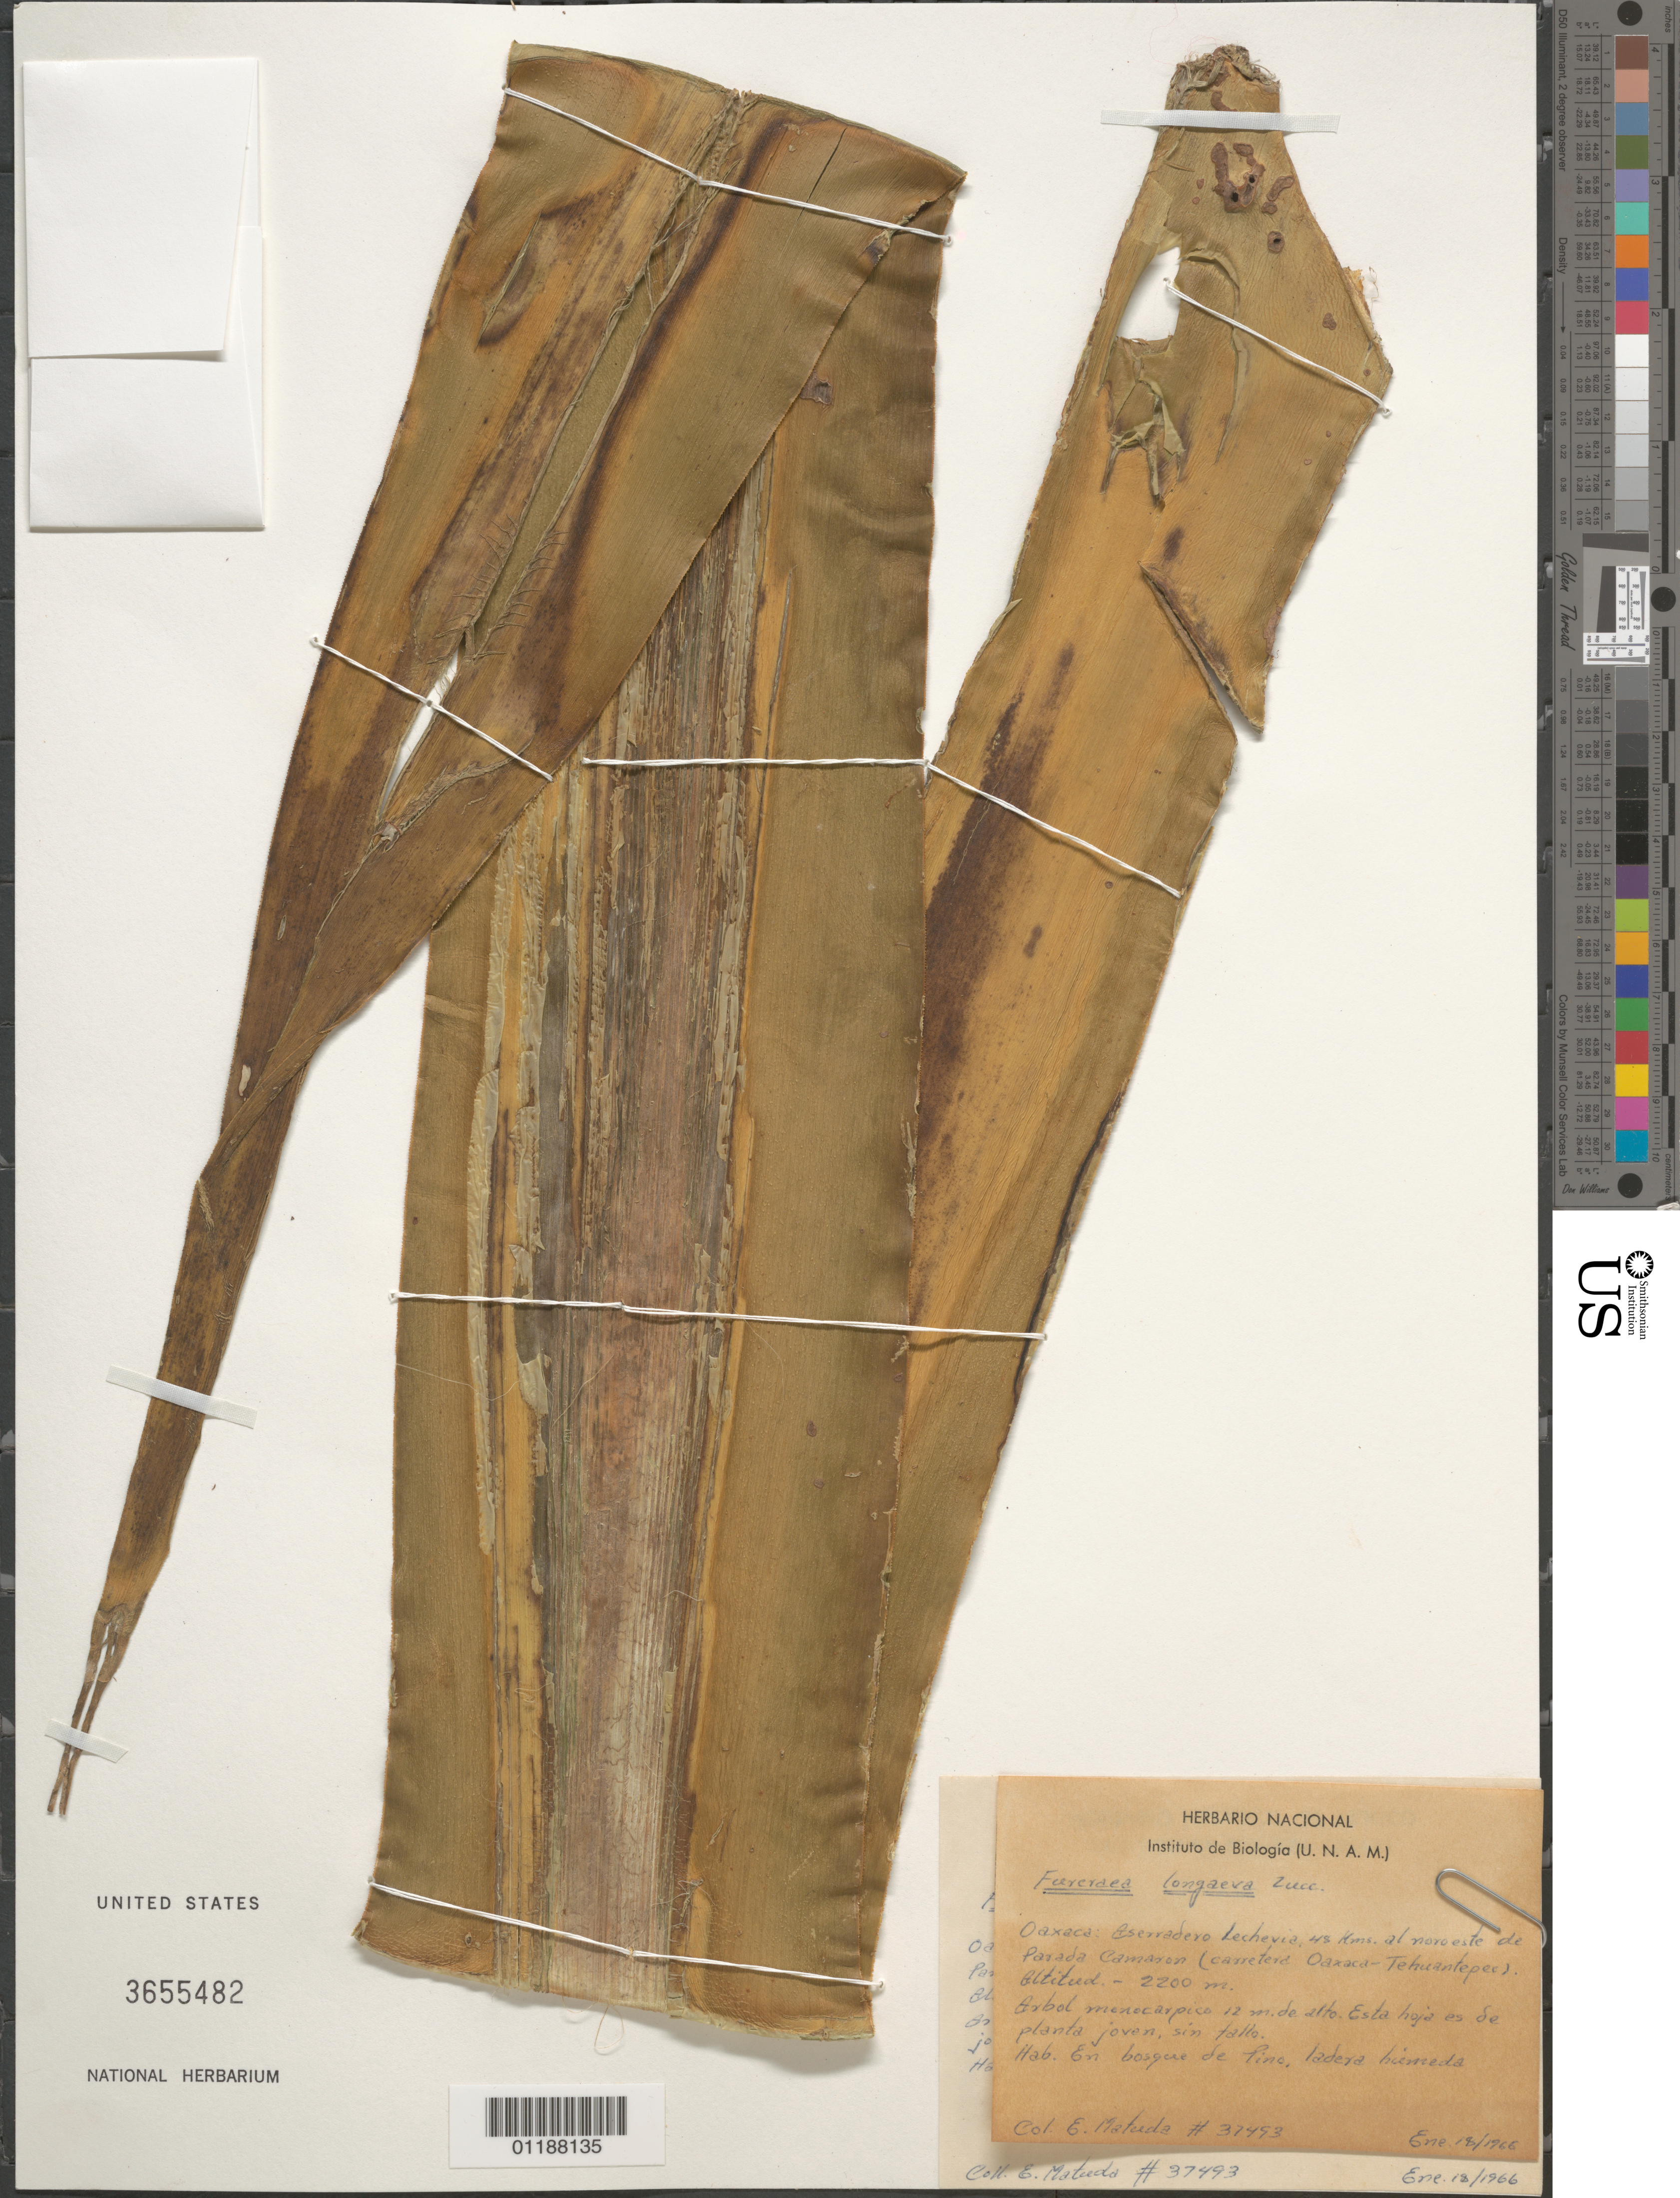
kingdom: Plantae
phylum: Tracheophyta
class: Liliopsida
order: Asparagales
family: Asparagaceae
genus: Furcraea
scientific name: Furcraea longaeva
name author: Karw. & Zucc.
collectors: E. Matuda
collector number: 37493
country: Mexico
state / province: Oaxaca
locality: Aserradero Lechevia. Parada Camaxon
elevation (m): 2200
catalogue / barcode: US 3655482